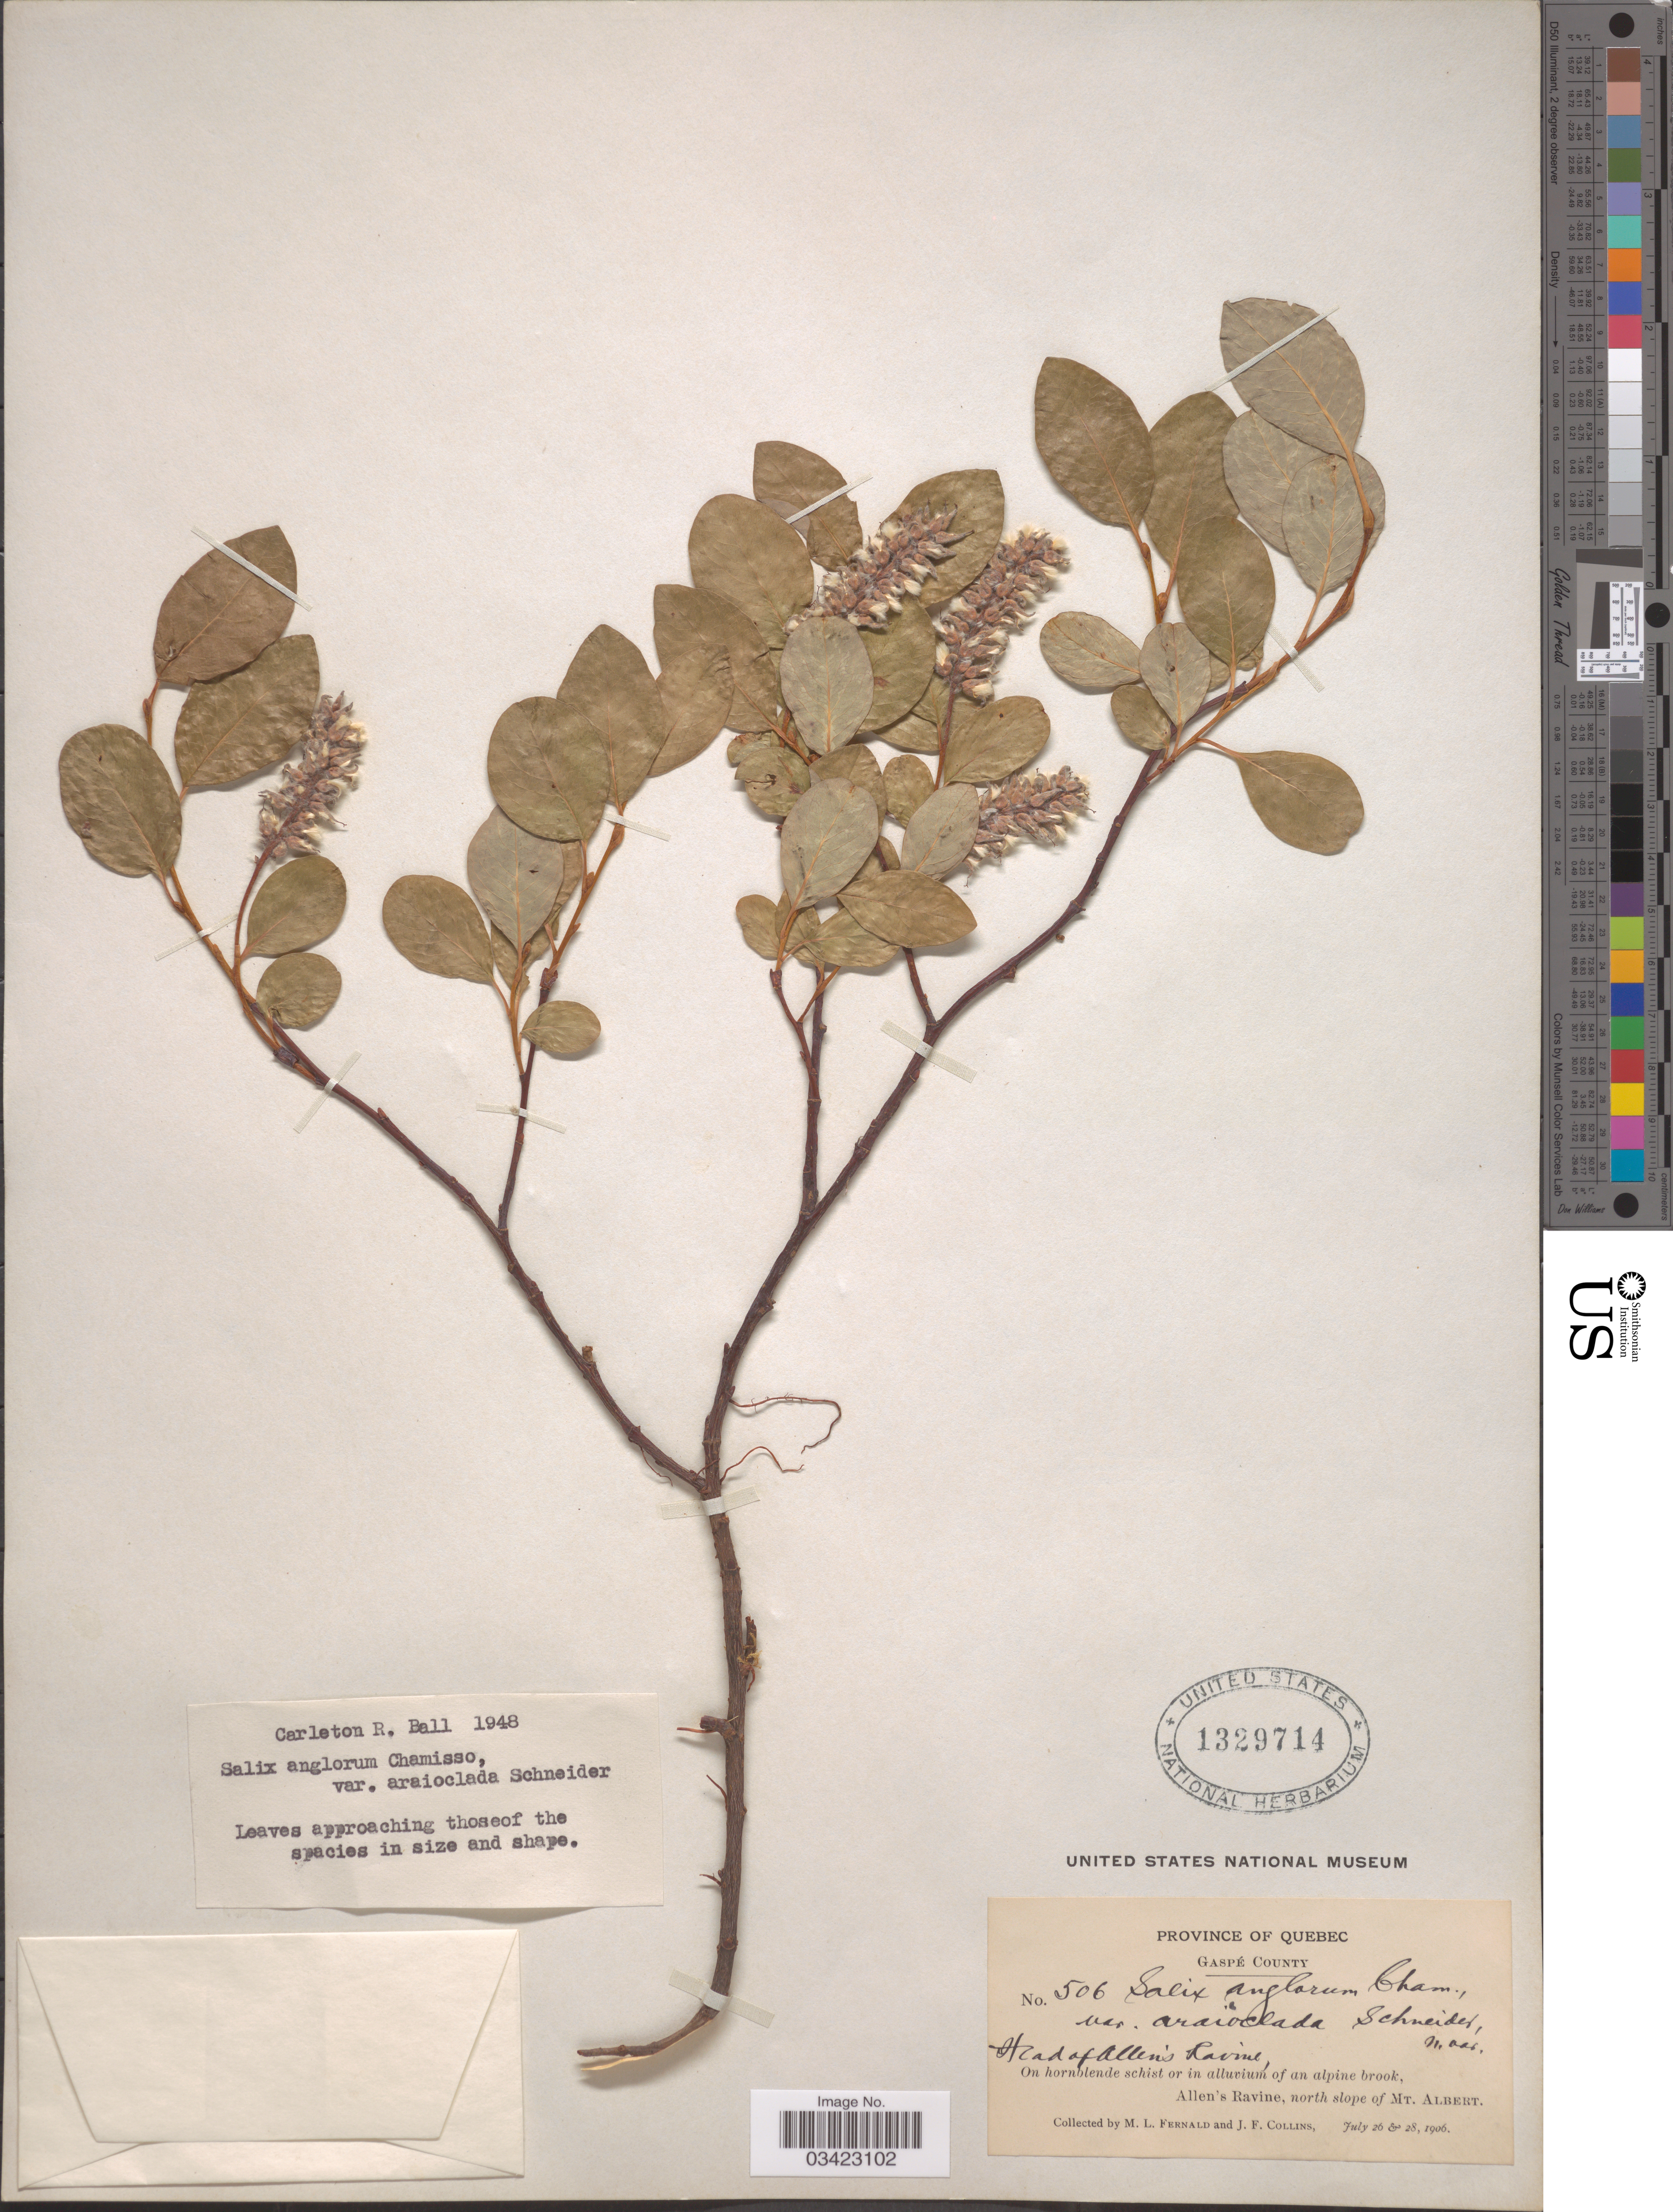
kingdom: Plantae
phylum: Tracheophyta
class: Magnoliopsida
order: Malpighiales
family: Salicaceae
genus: Salix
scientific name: Salix anglorum var. araioclada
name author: C.K. Schneid.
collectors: J. Collins & M. L. Fernald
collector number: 506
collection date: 1906-07-26/1906-07-28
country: Canada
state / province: Quebec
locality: Gaspé County. Allen's Ravine, north slope of Mt. Albert.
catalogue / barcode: US 1329714